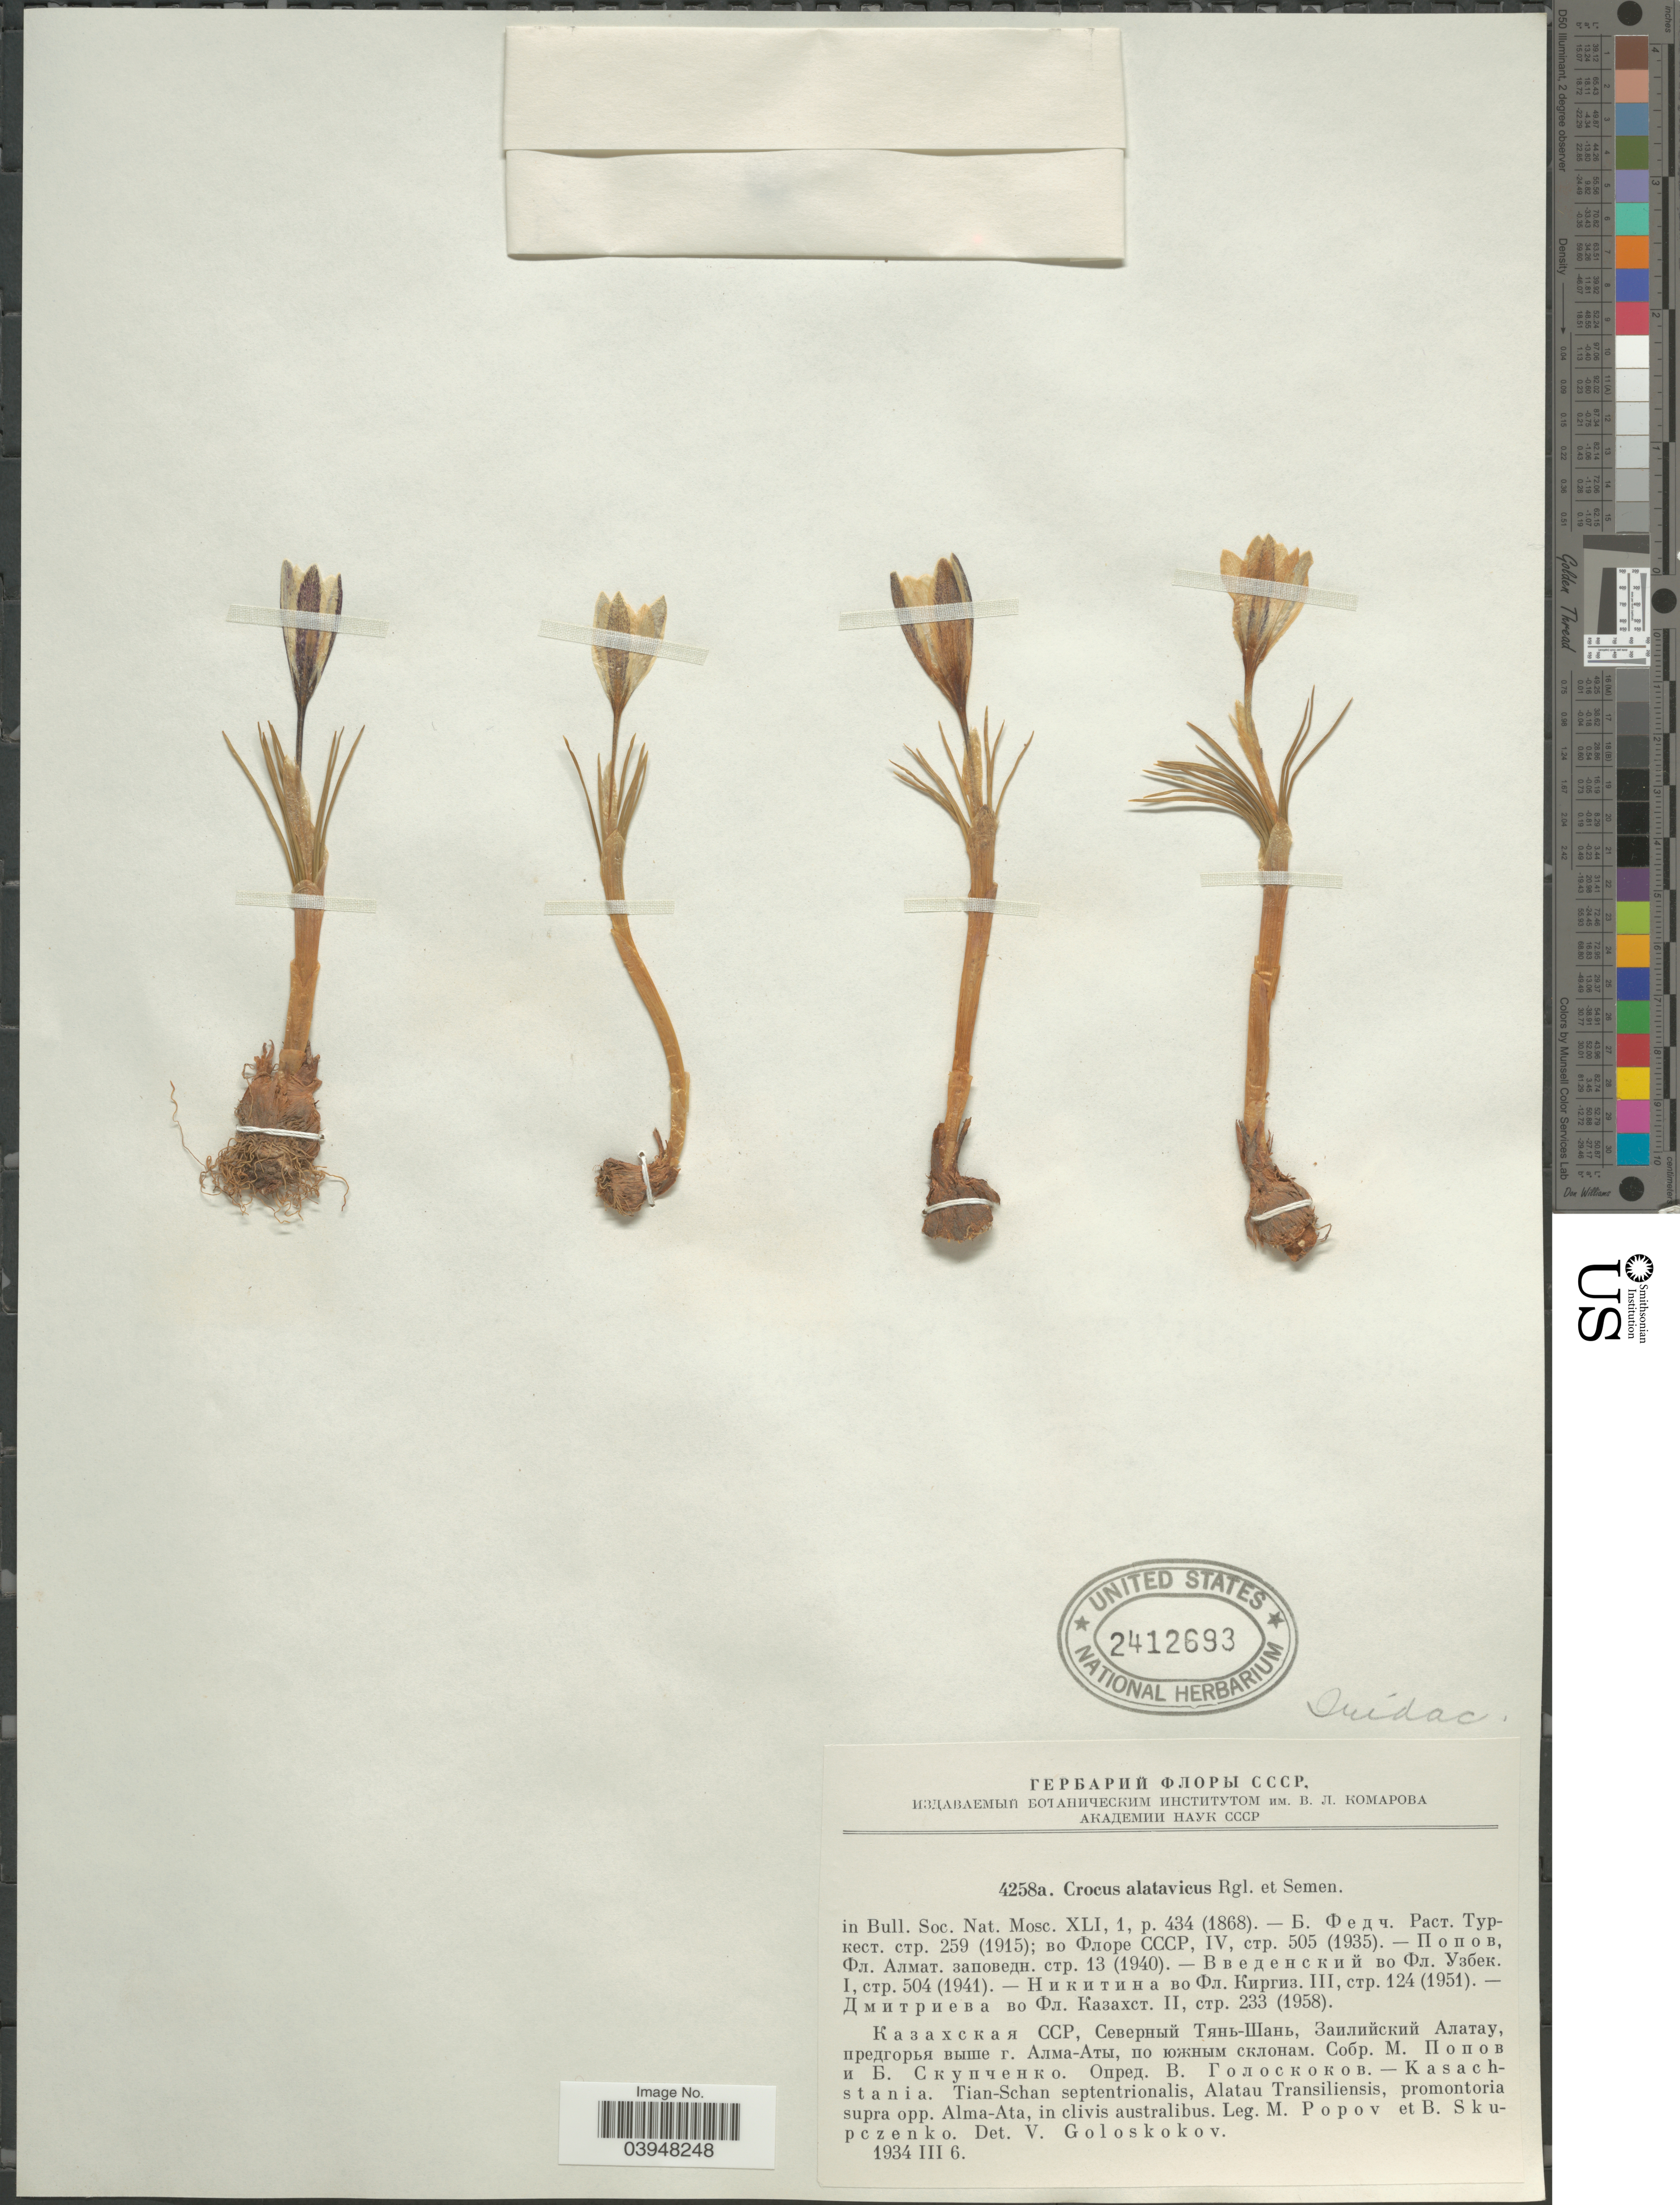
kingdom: Plantae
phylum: Tracheophyta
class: Liliopsida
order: Asparagales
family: Iridaceae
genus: Crocus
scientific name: Crocus alatavicus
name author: Regel & Semen.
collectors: M. Popov & B. Skupczenko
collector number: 4258a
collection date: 1934-03-06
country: Kazakhstan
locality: Kasachstania. Tian-Schan septentrionalis, Alatau Transiliensis, promontaria supra opp. Alma-Ata, in clivis australibus.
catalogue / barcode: US 2412693